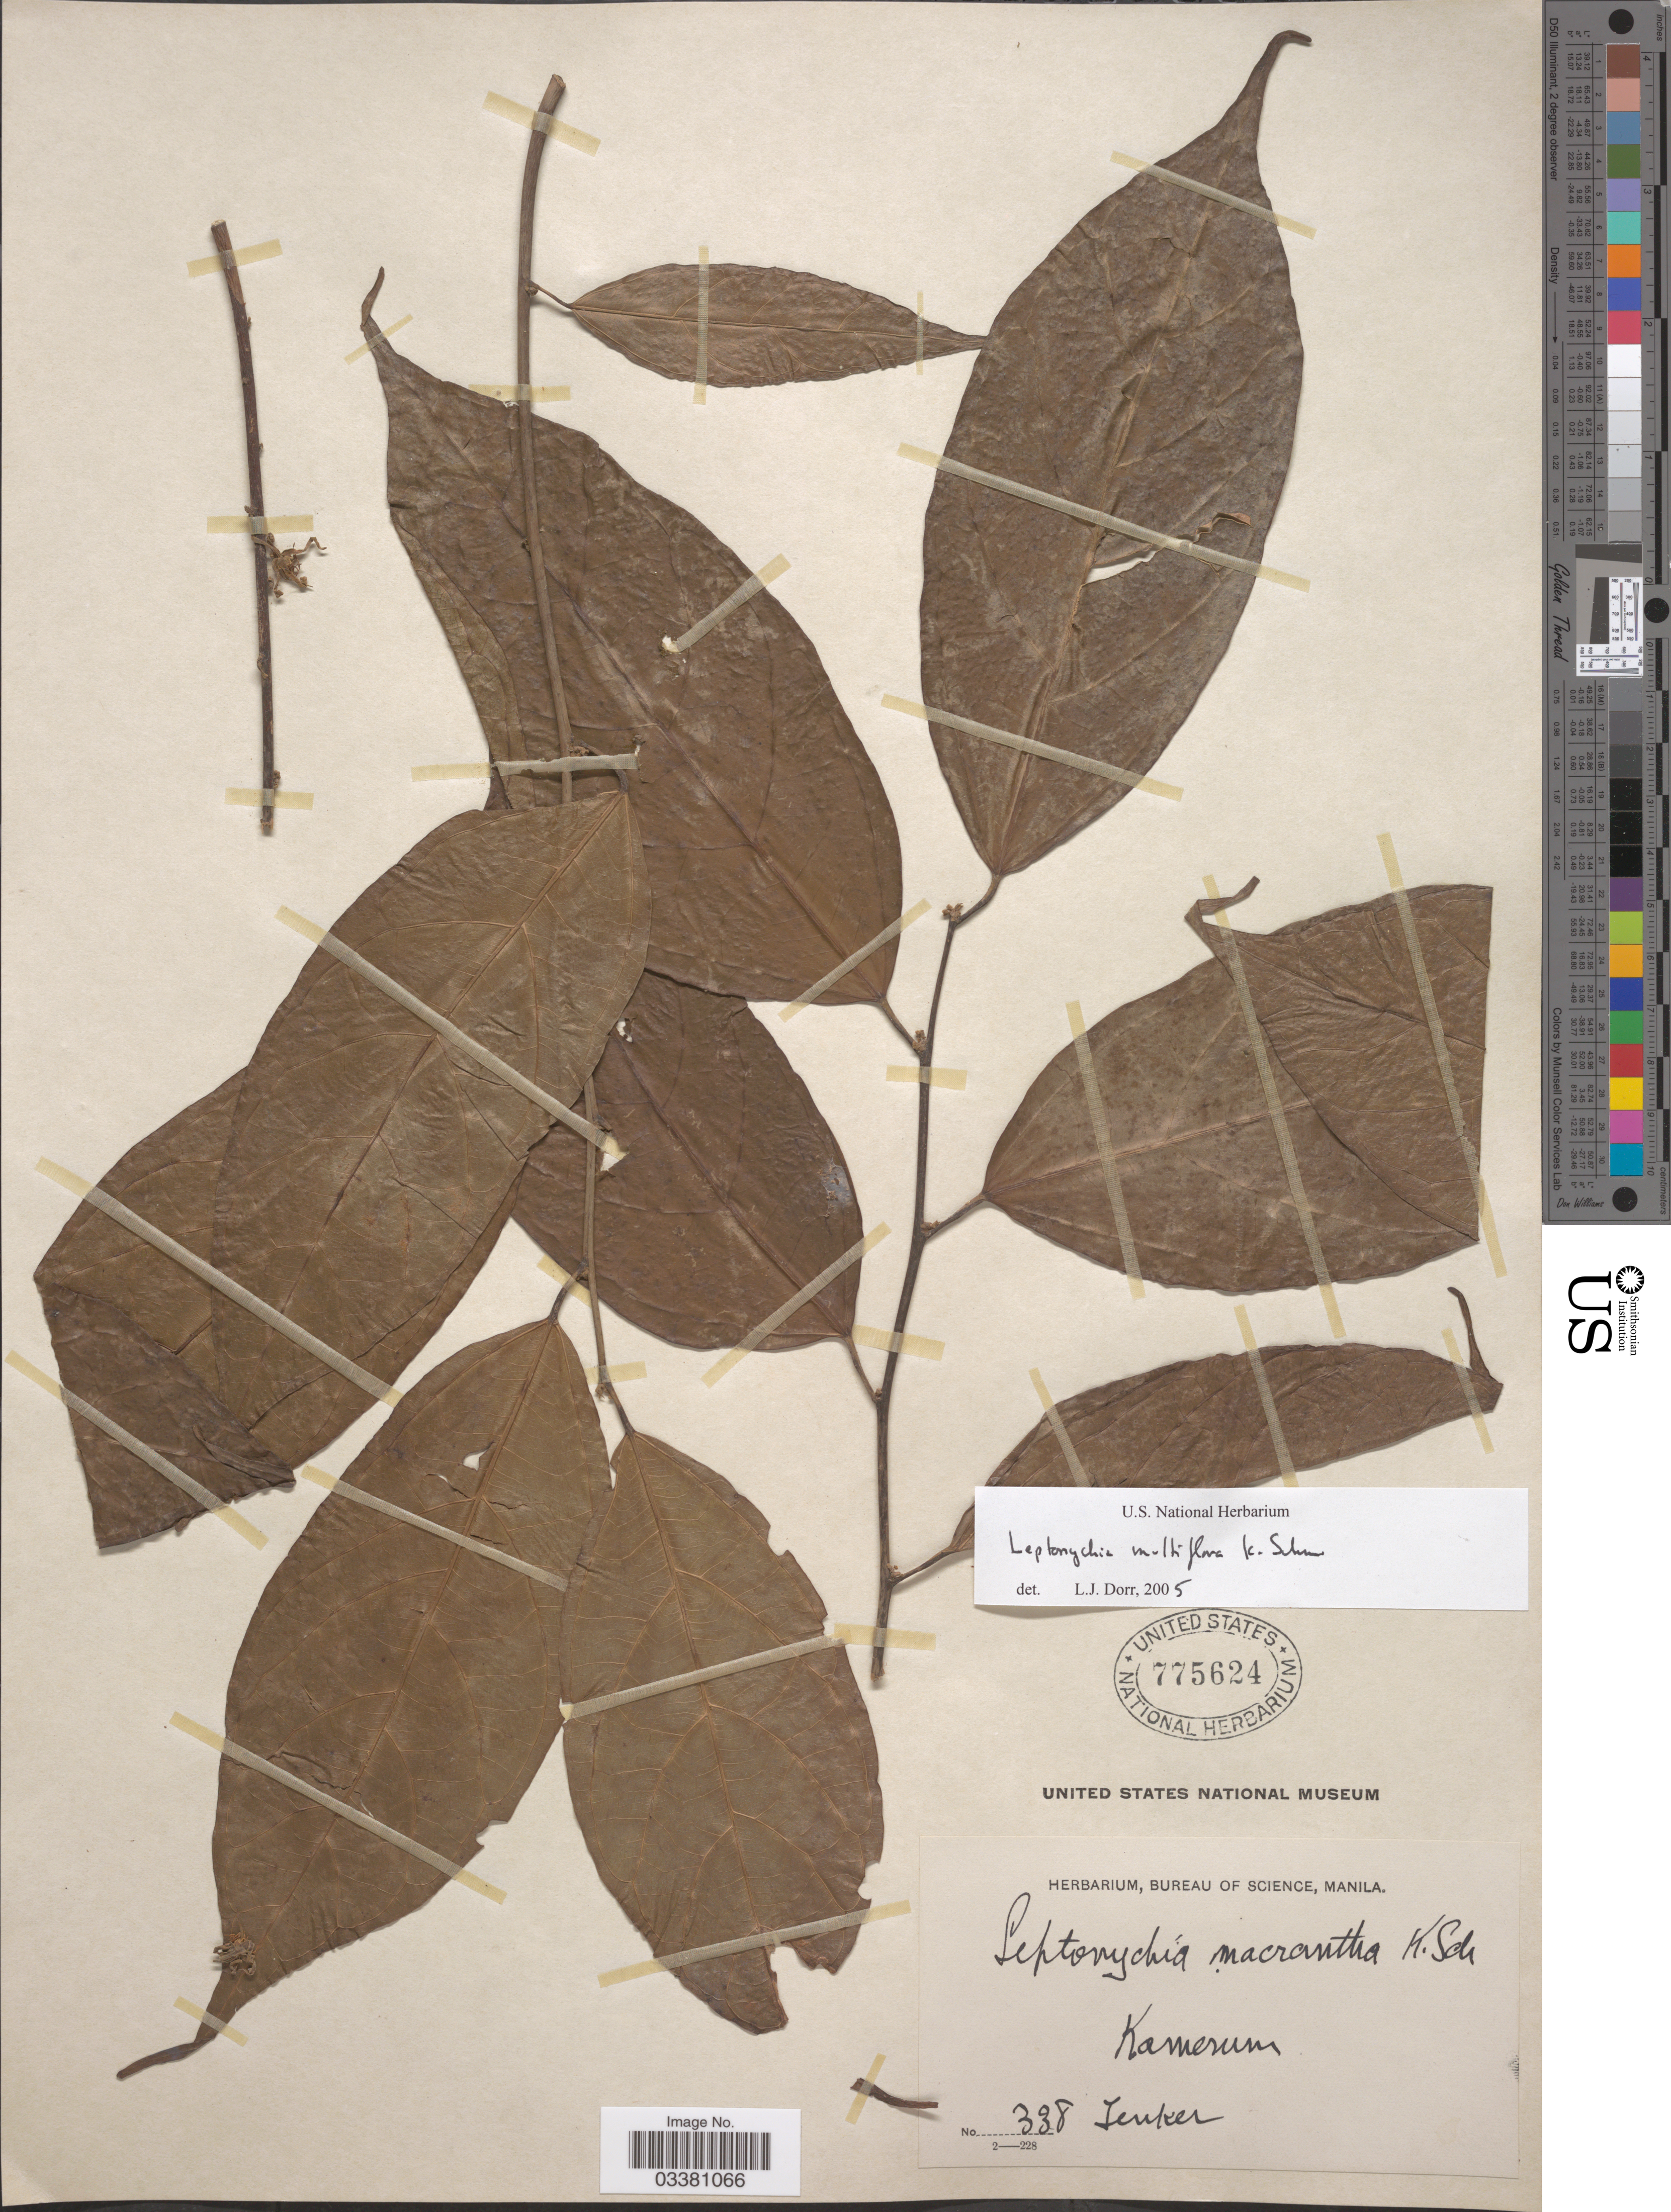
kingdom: Plantae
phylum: Tracheophyta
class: Magnoliopsida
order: Malvales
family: Malvaceae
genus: Leptonychia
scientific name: Leptonychia multiflora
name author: K. Schum.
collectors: Zenker, --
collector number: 338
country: Cameroon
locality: Kamerun.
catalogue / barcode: US 775624